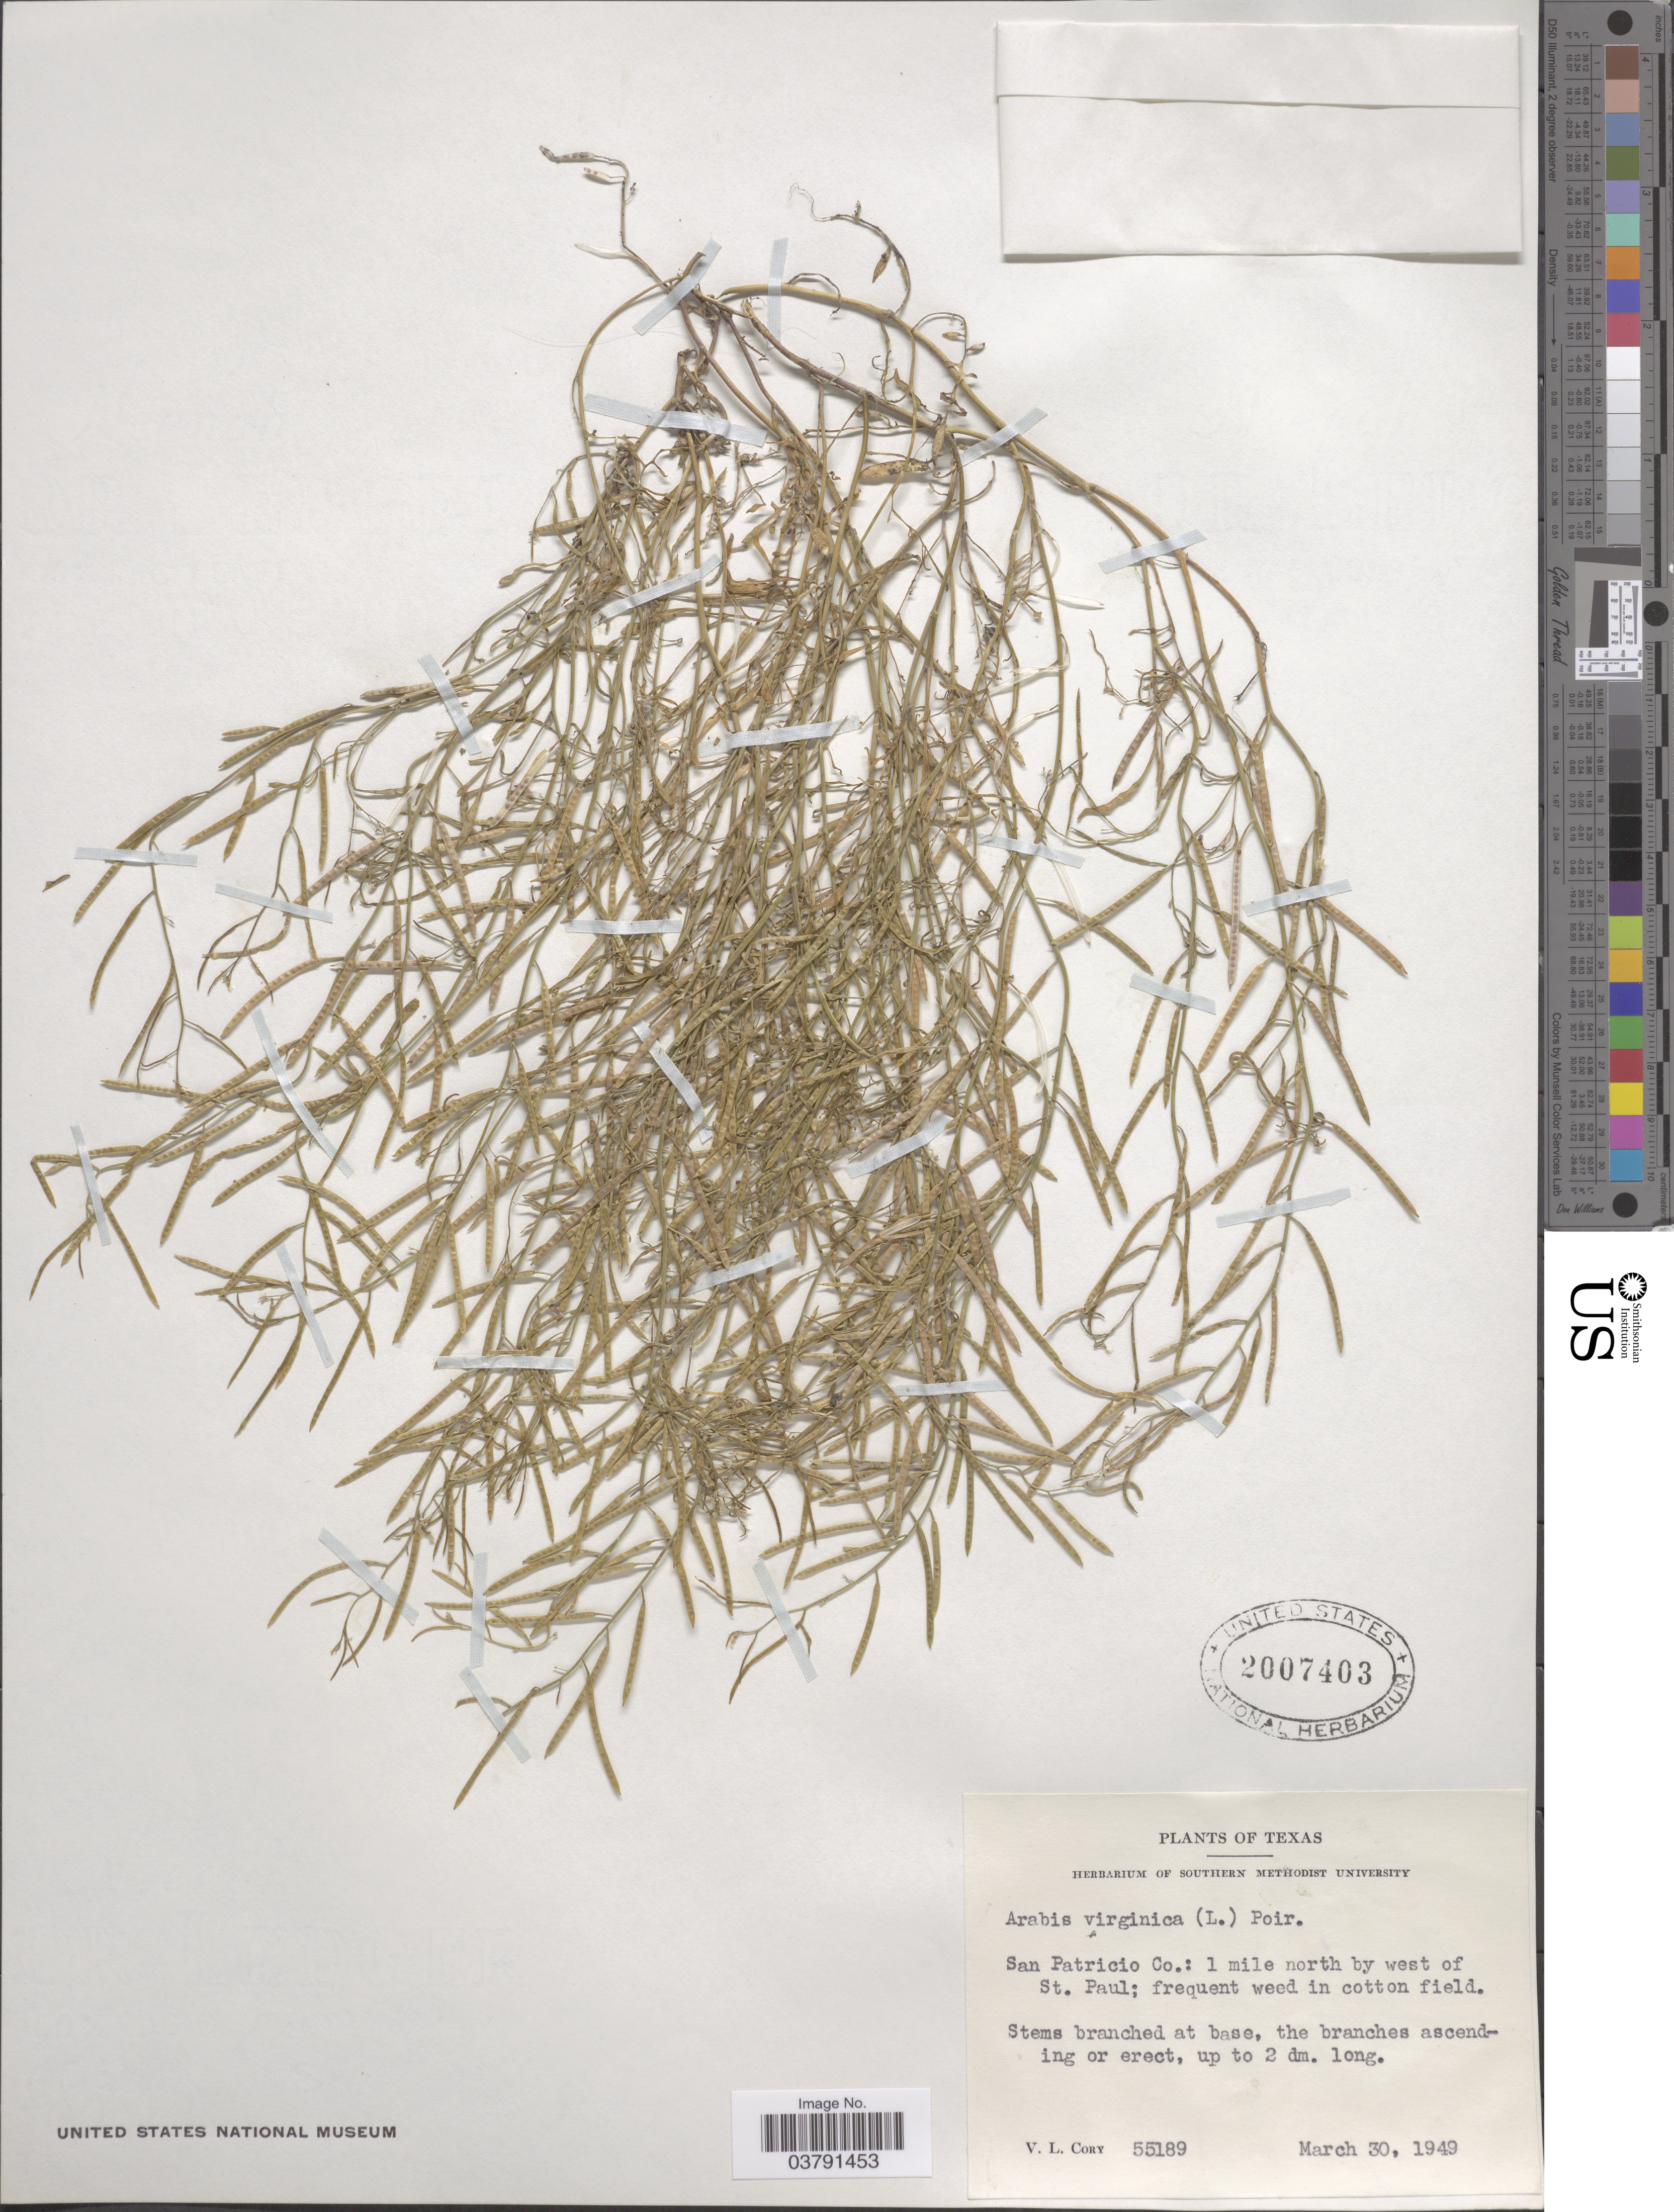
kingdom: Plantae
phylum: Tracheophyta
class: Magnoliopsida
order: Brassicales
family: Brassicaceae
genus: Planodes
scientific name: Planodes virginicum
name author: (L.) Greene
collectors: V. Cory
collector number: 55189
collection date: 1949-03-30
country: United States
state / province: Texas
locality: San Patricio Co.: 1 mile north by west of St. Paul.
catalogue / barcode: US 2007403